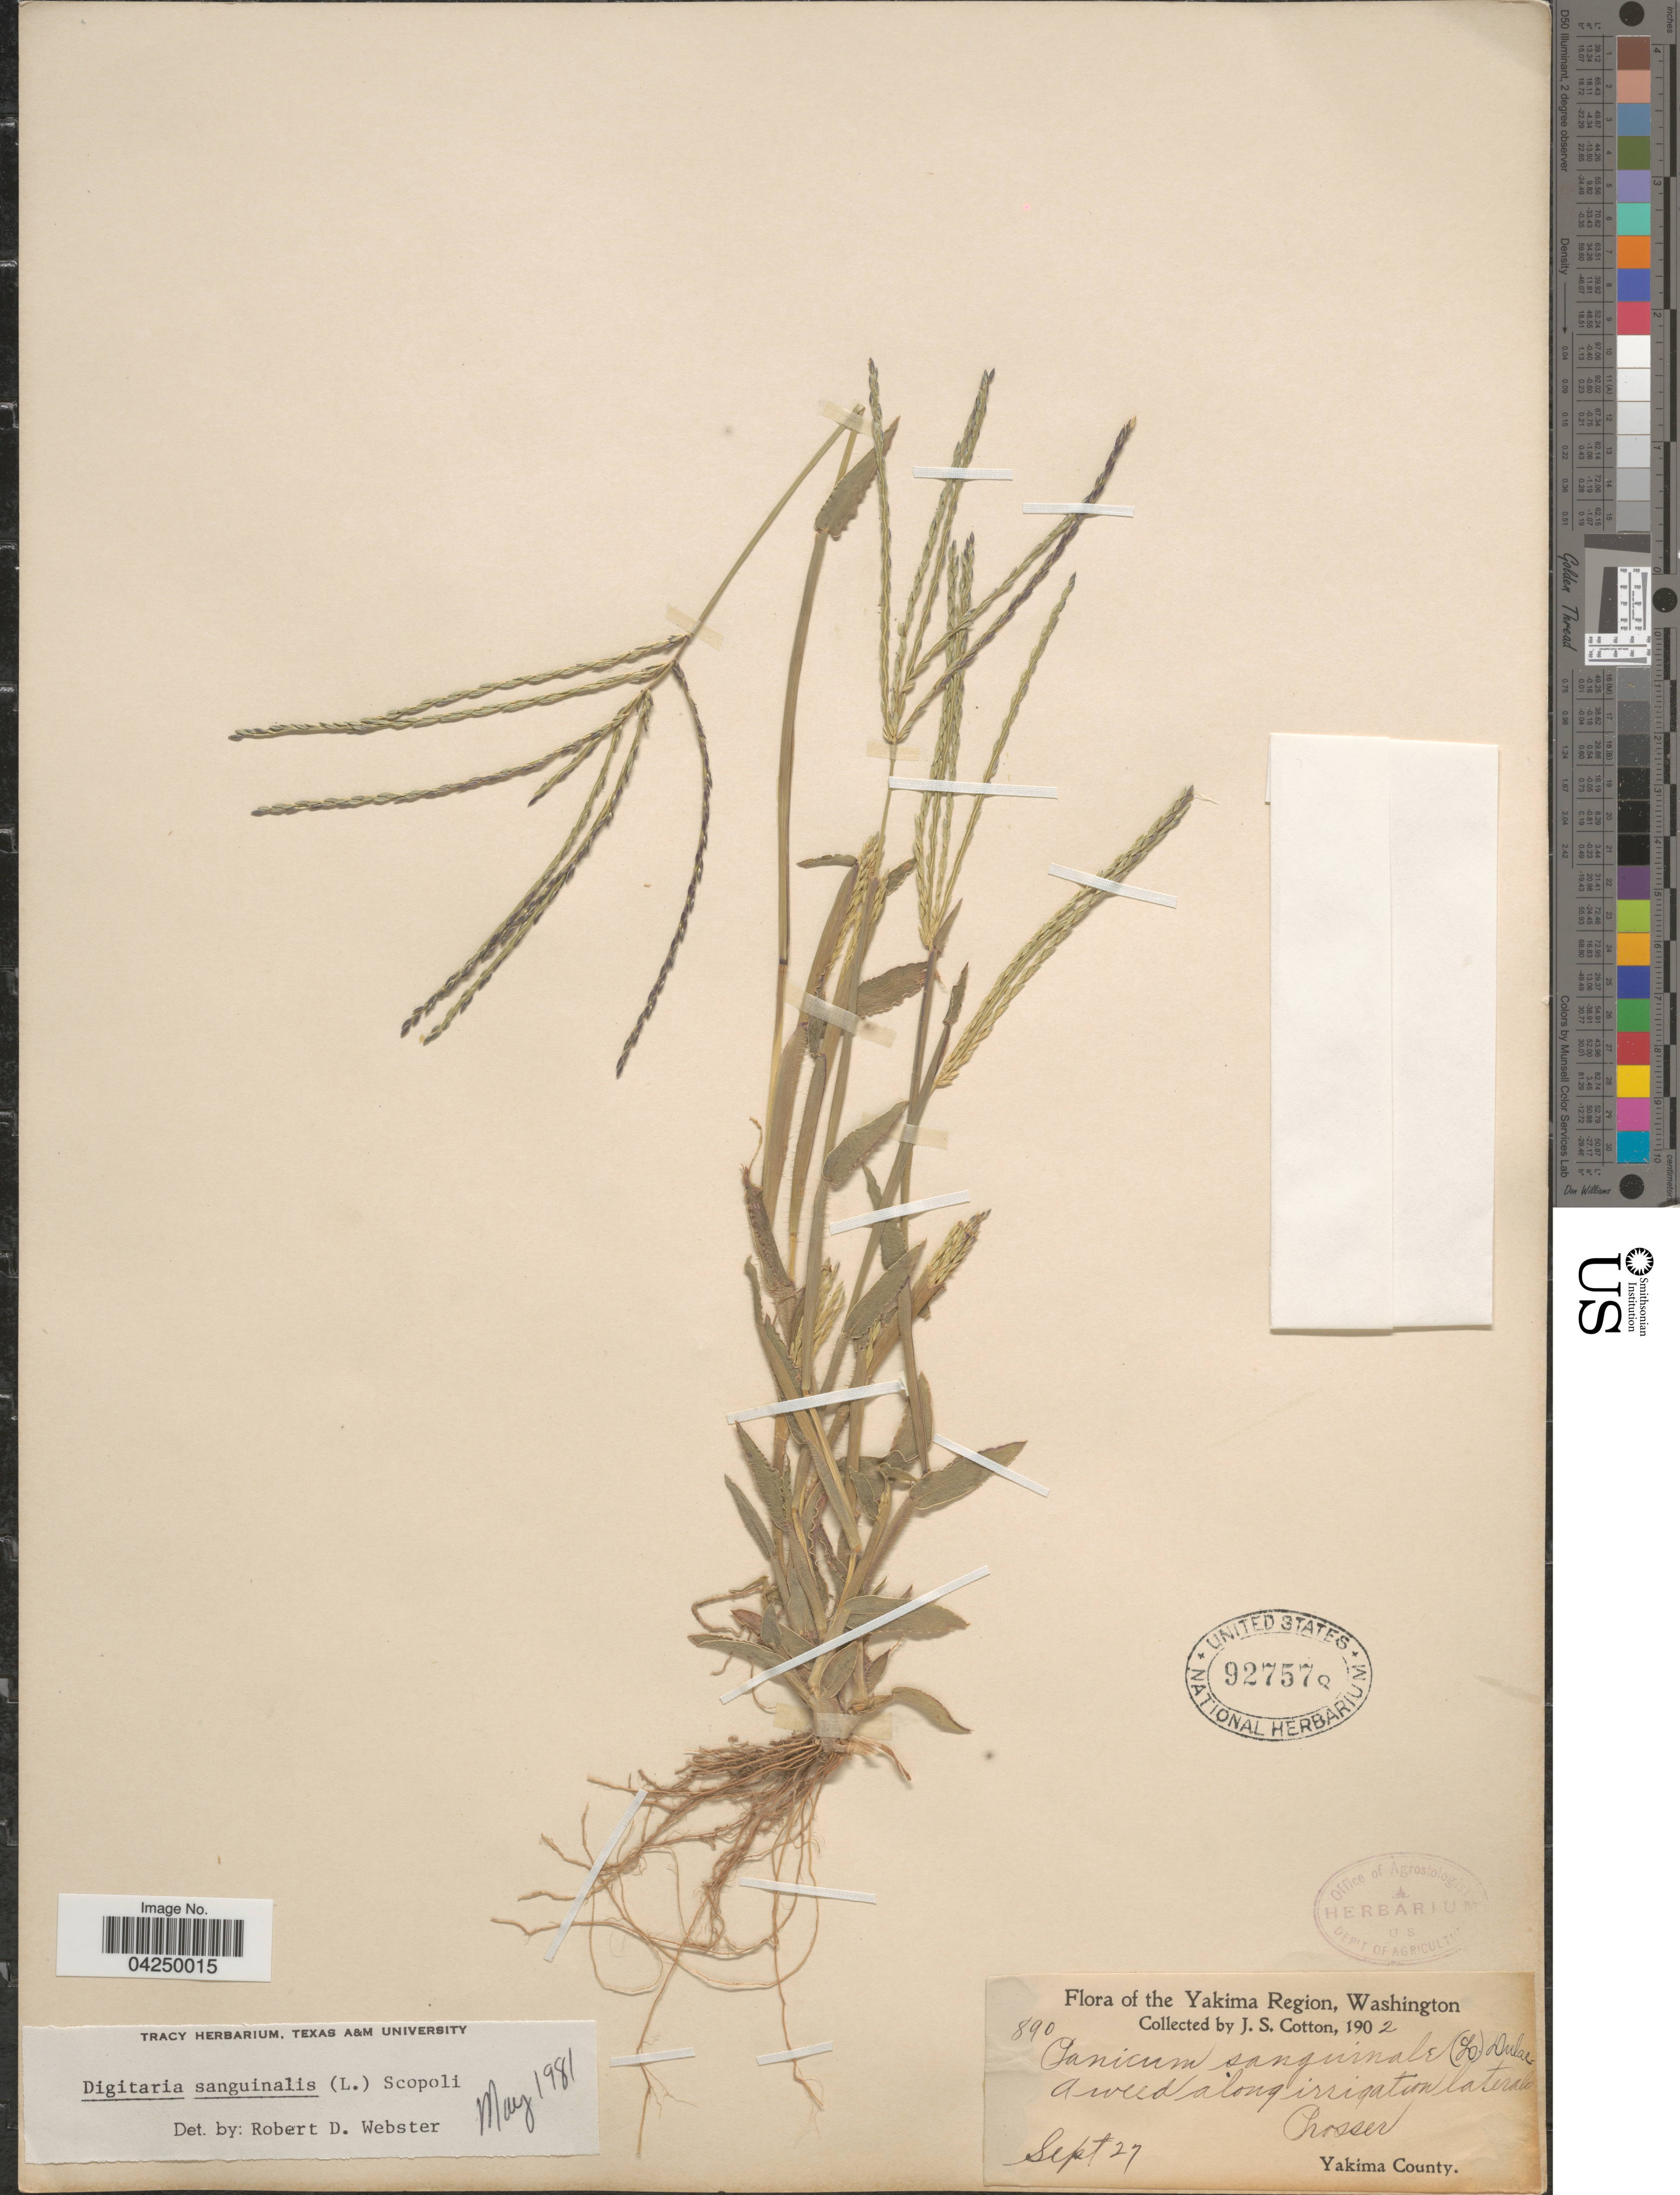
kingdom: Plantae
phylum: Tracheophyta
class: Liliopsida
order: Poales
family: Poaceae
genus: Digitaria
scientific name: Digitaria sanguinalis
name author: (L.) Scop.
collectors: J. S. Cotton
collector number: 890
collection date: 1902-09-27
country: United States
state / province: Washington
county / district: Yakima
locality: The Yakima Region. Prosser. Yakima County.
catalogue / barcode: US 927578